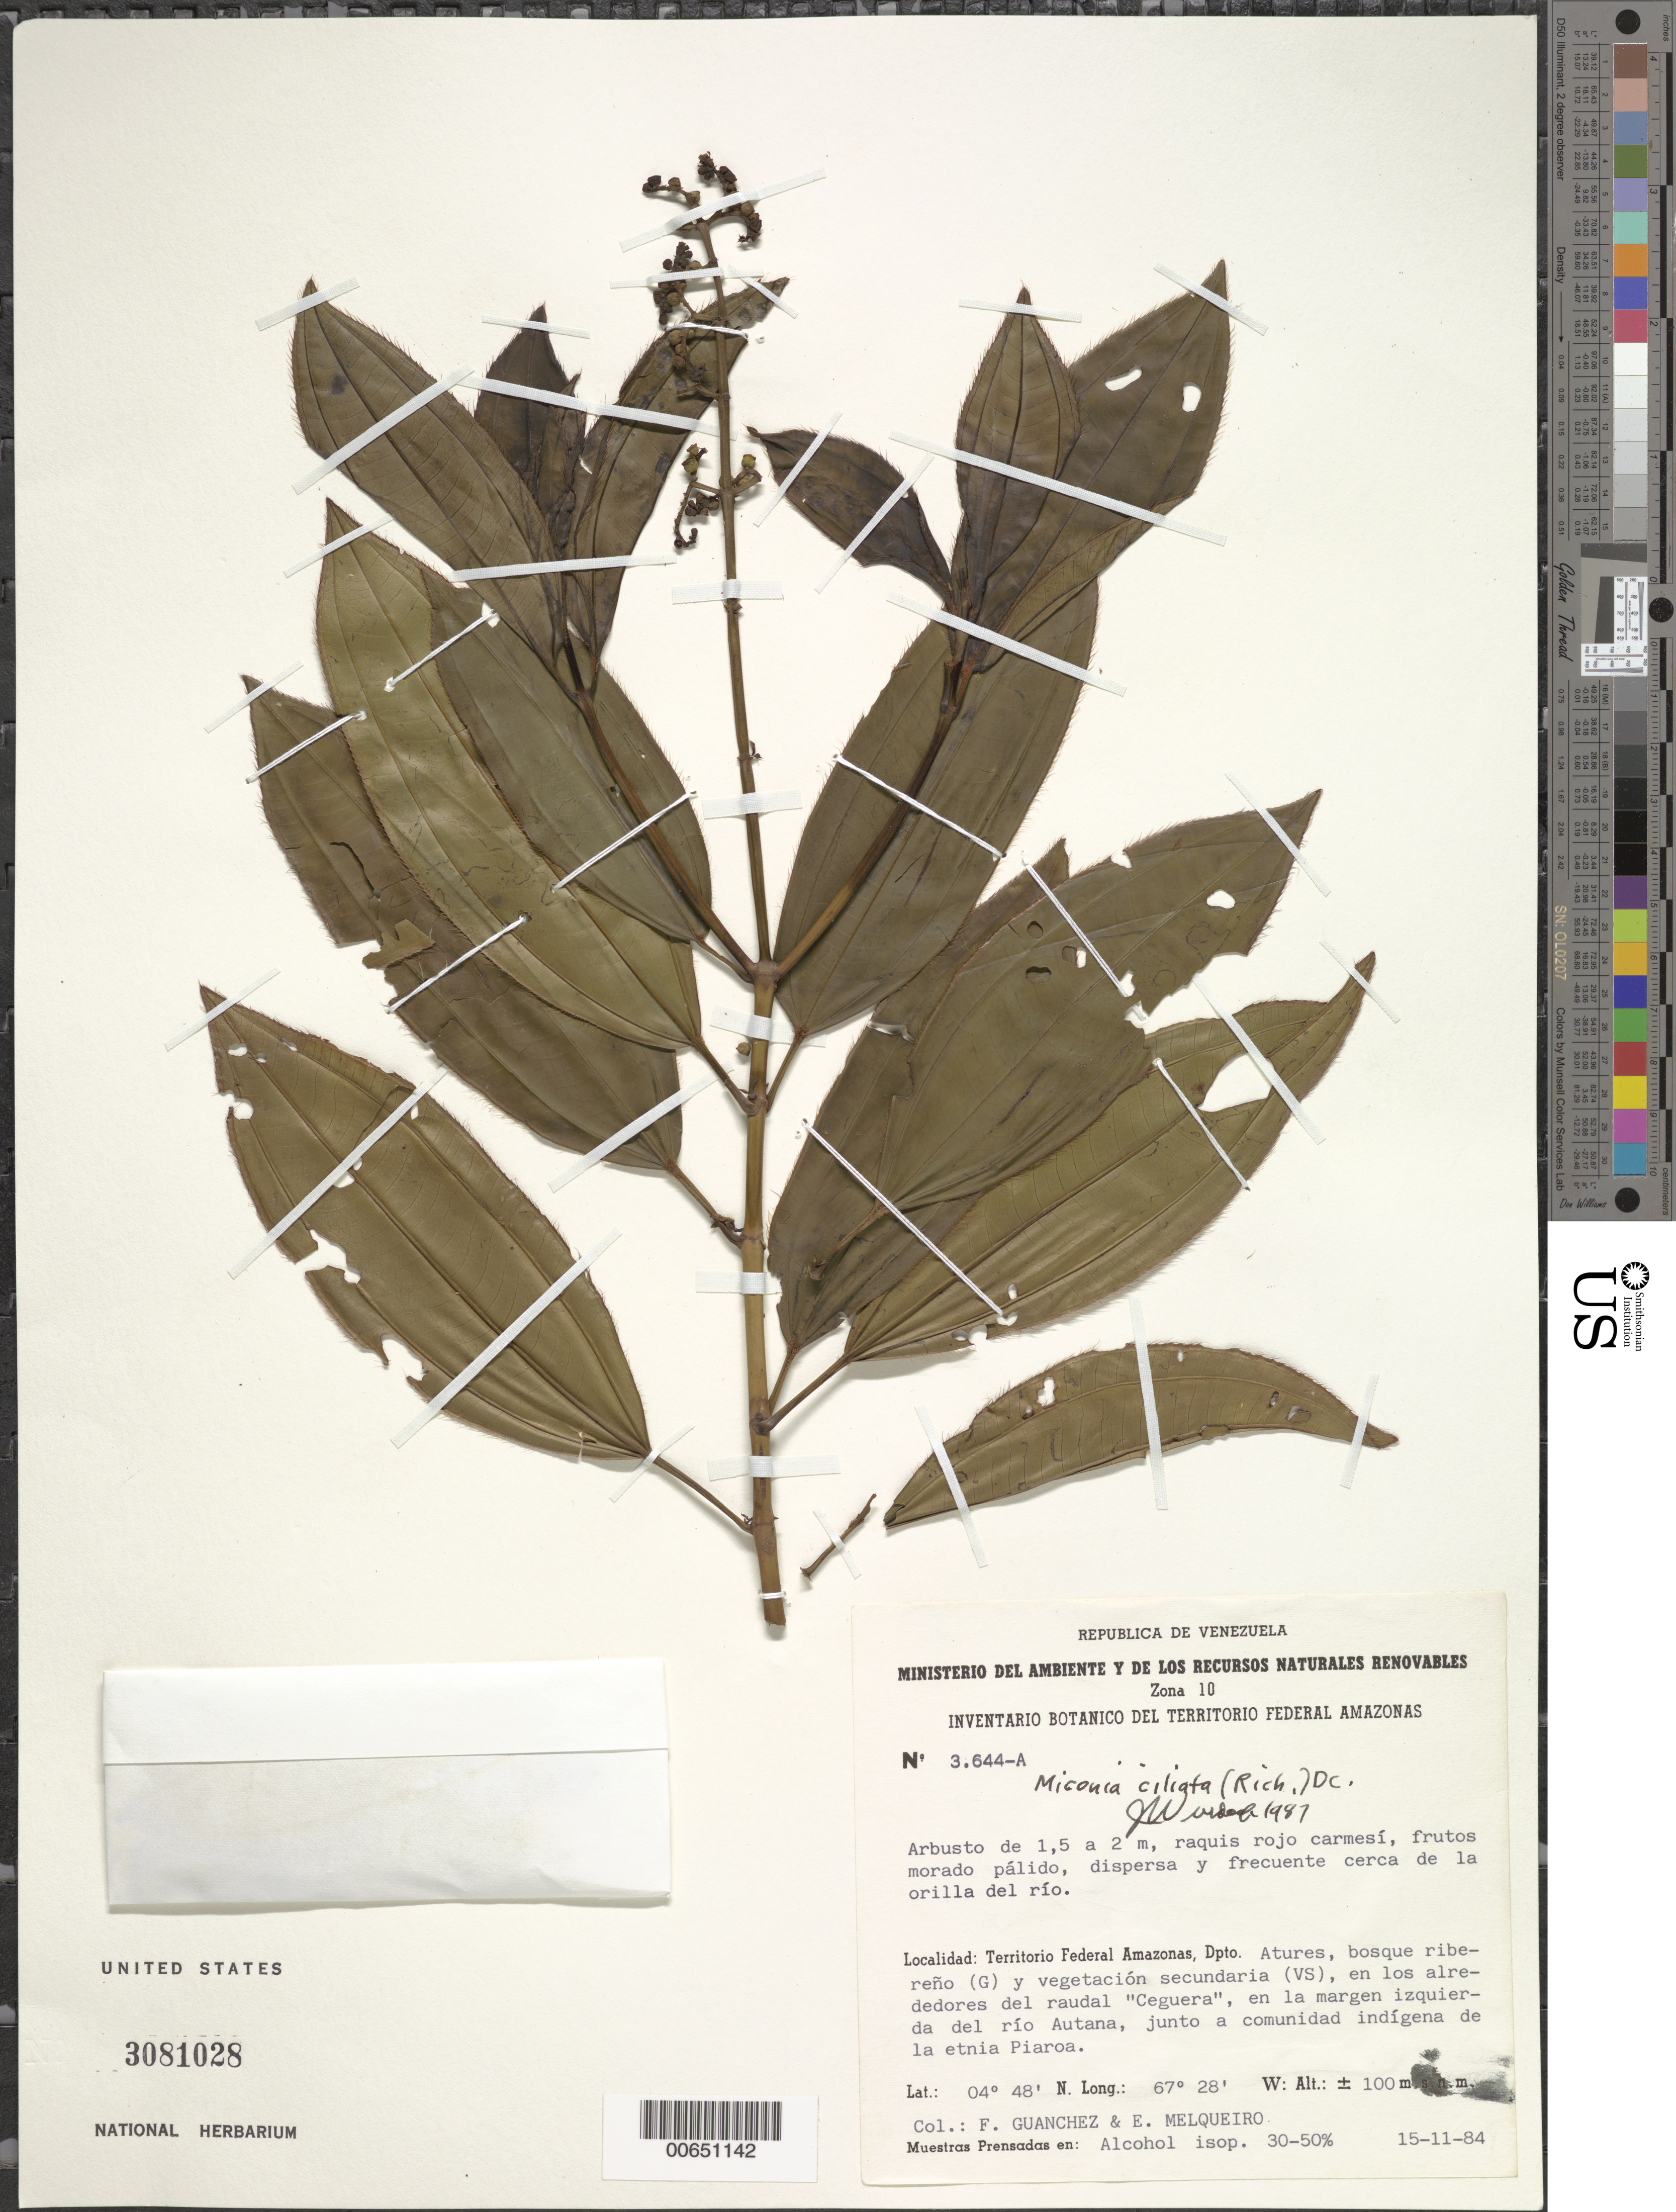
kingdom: Plantae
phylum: Tracheophyta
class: Magnoliopsida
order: Myrtales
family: Melastomataceae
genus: Miconia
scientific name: Miconia ciliata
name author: (Rich.) DC.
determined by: Wurdack, John J., (US), US (UNITED STATES)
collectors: F. Guánchez M. & E. Melqueiro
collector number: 3644 A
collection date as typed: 15-Nov-84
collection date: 1984-11-15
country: Venezuela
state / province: Amazonas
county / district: Atures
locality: raudal "Ceguera", río Autana, uunto a comunidad indigena de la etnia Piaroa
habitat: Bosque ribereno (G) y vegetación secundaria (VS), en los alrededores del raudal; cerca de la orilla del rio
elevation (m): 100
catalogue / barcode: US 3081028